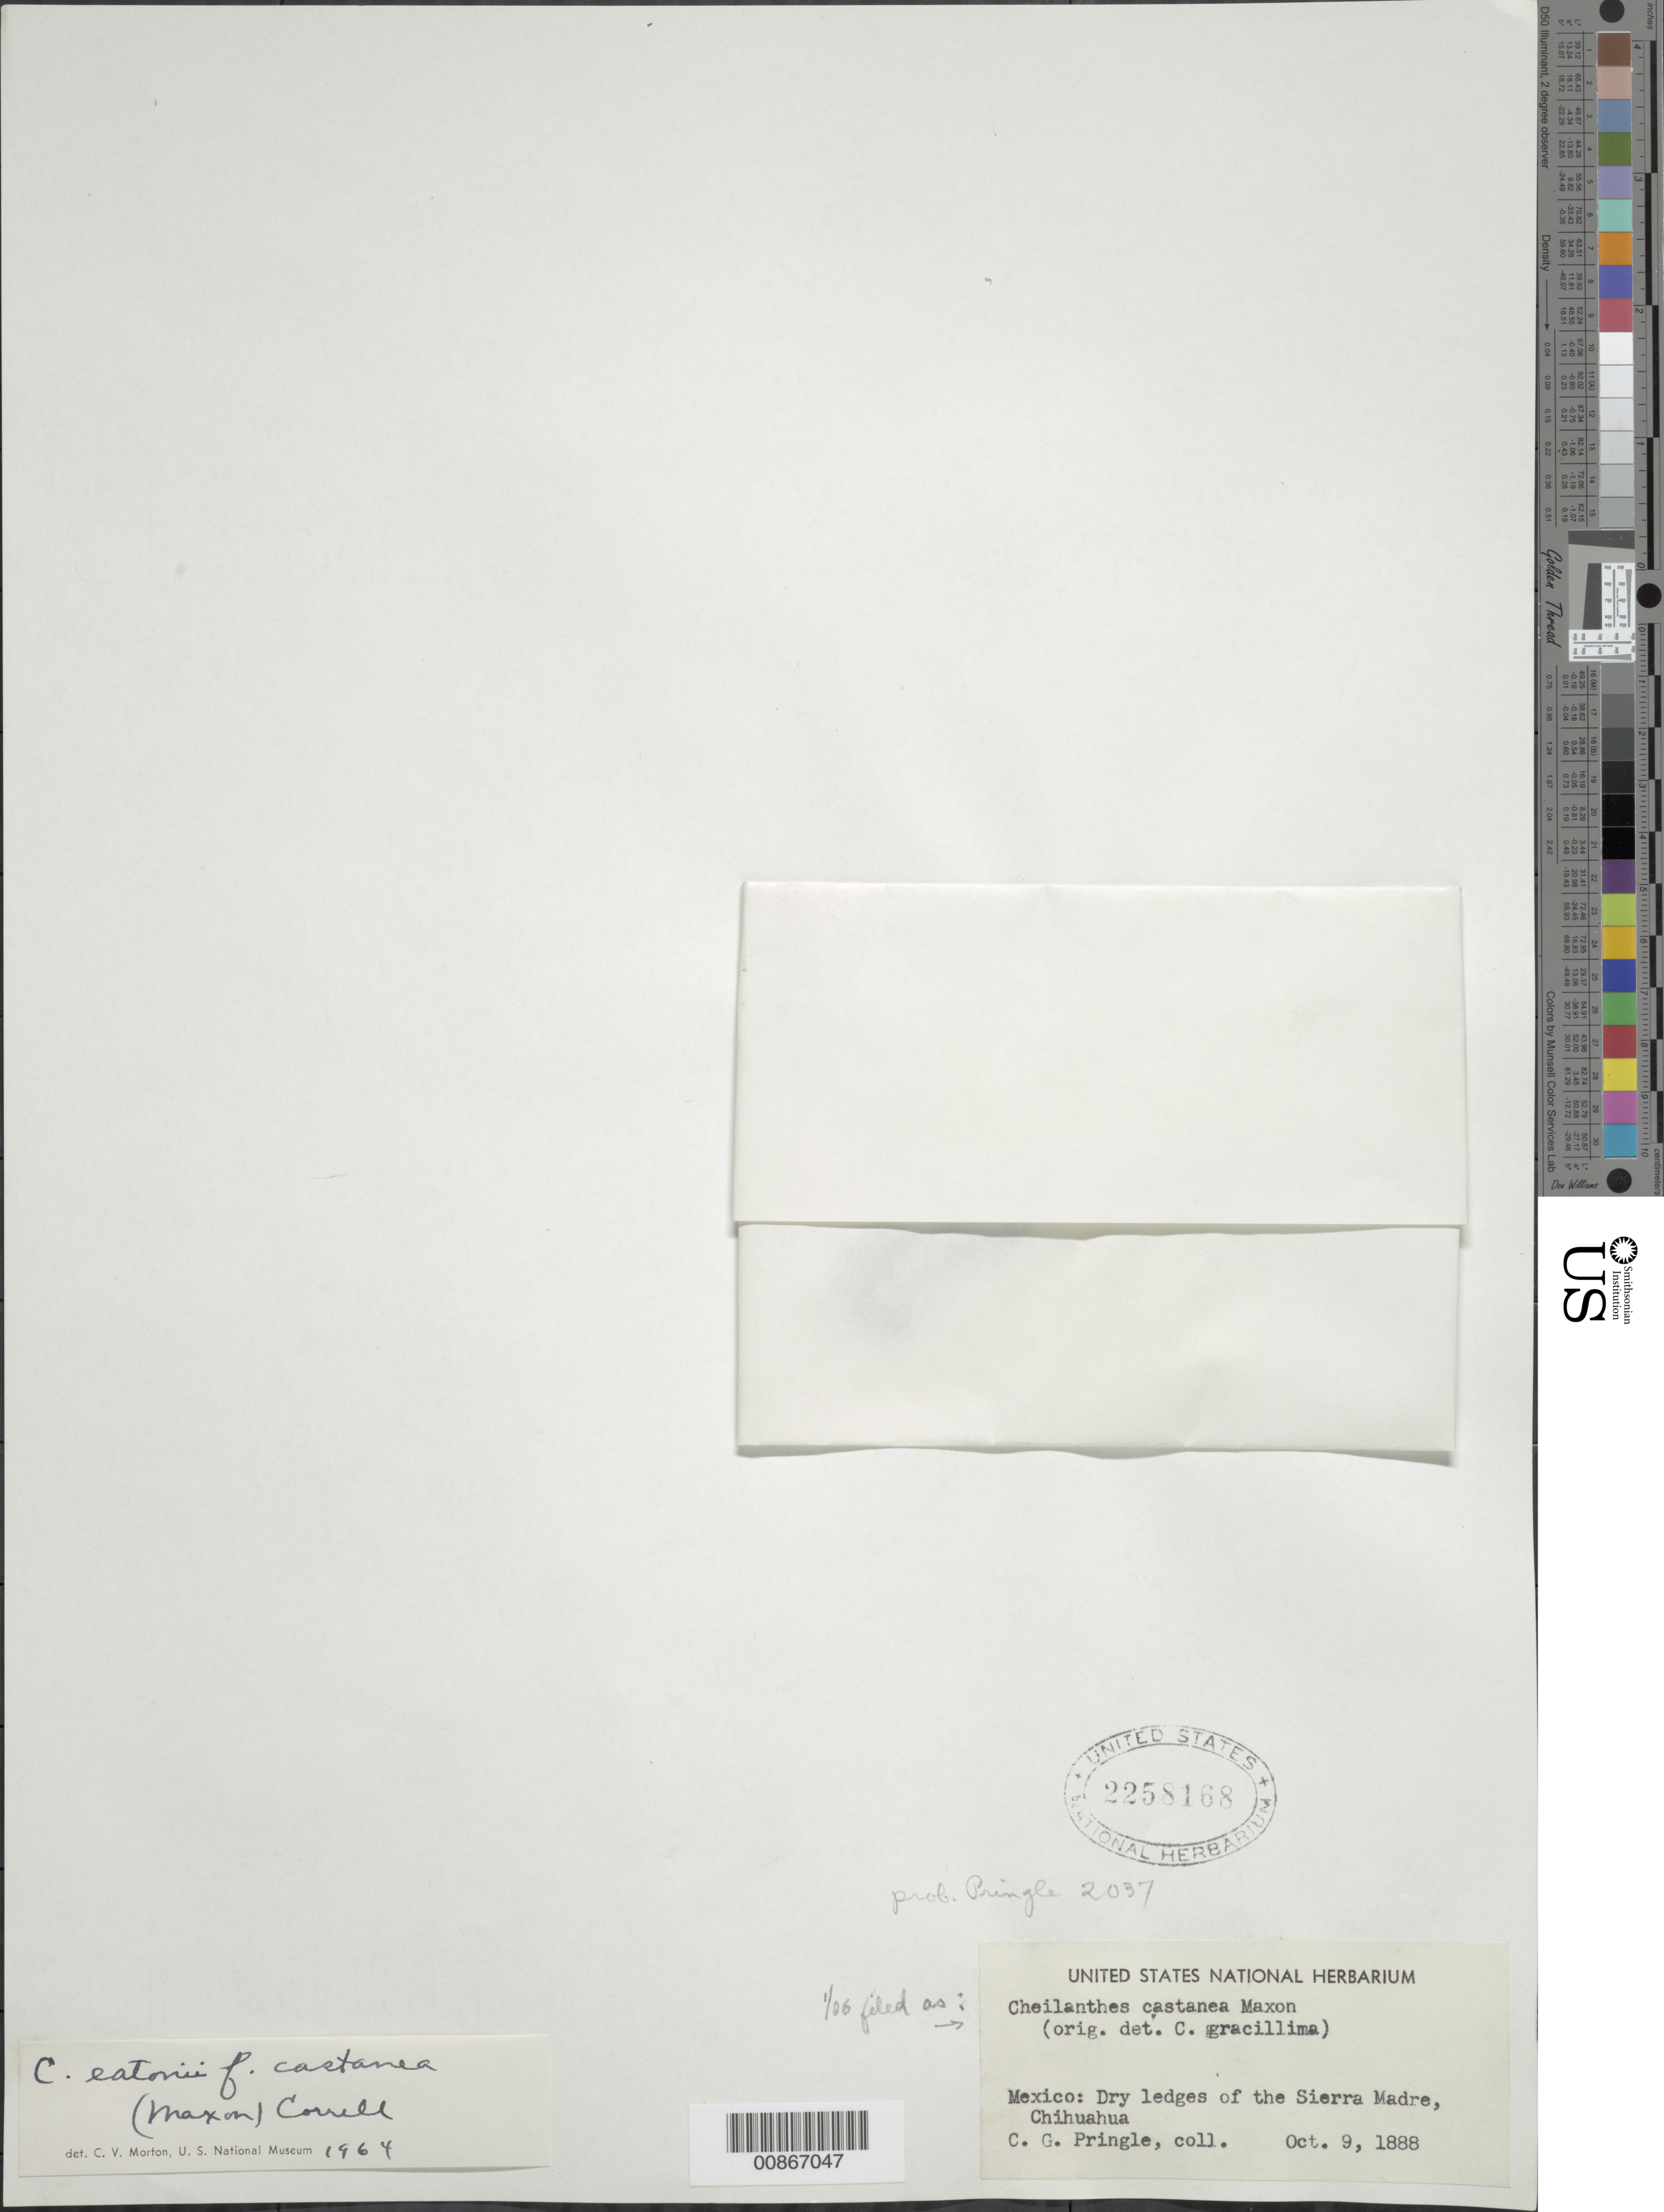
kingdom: Plantae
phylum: Tracheophyta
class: Polypodiopsida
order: Polypodiales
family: Pteridaceae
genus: Myriopteris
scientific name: Myriopteris rufa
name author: Fée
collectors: C. G. Pringle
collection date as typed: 09 Oct 1888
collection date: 1888-10-09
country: Mexico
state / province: Chihuahua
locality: Sierra Madre, Chihuahua.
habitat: Dry ledges.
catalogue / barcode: US 2258168